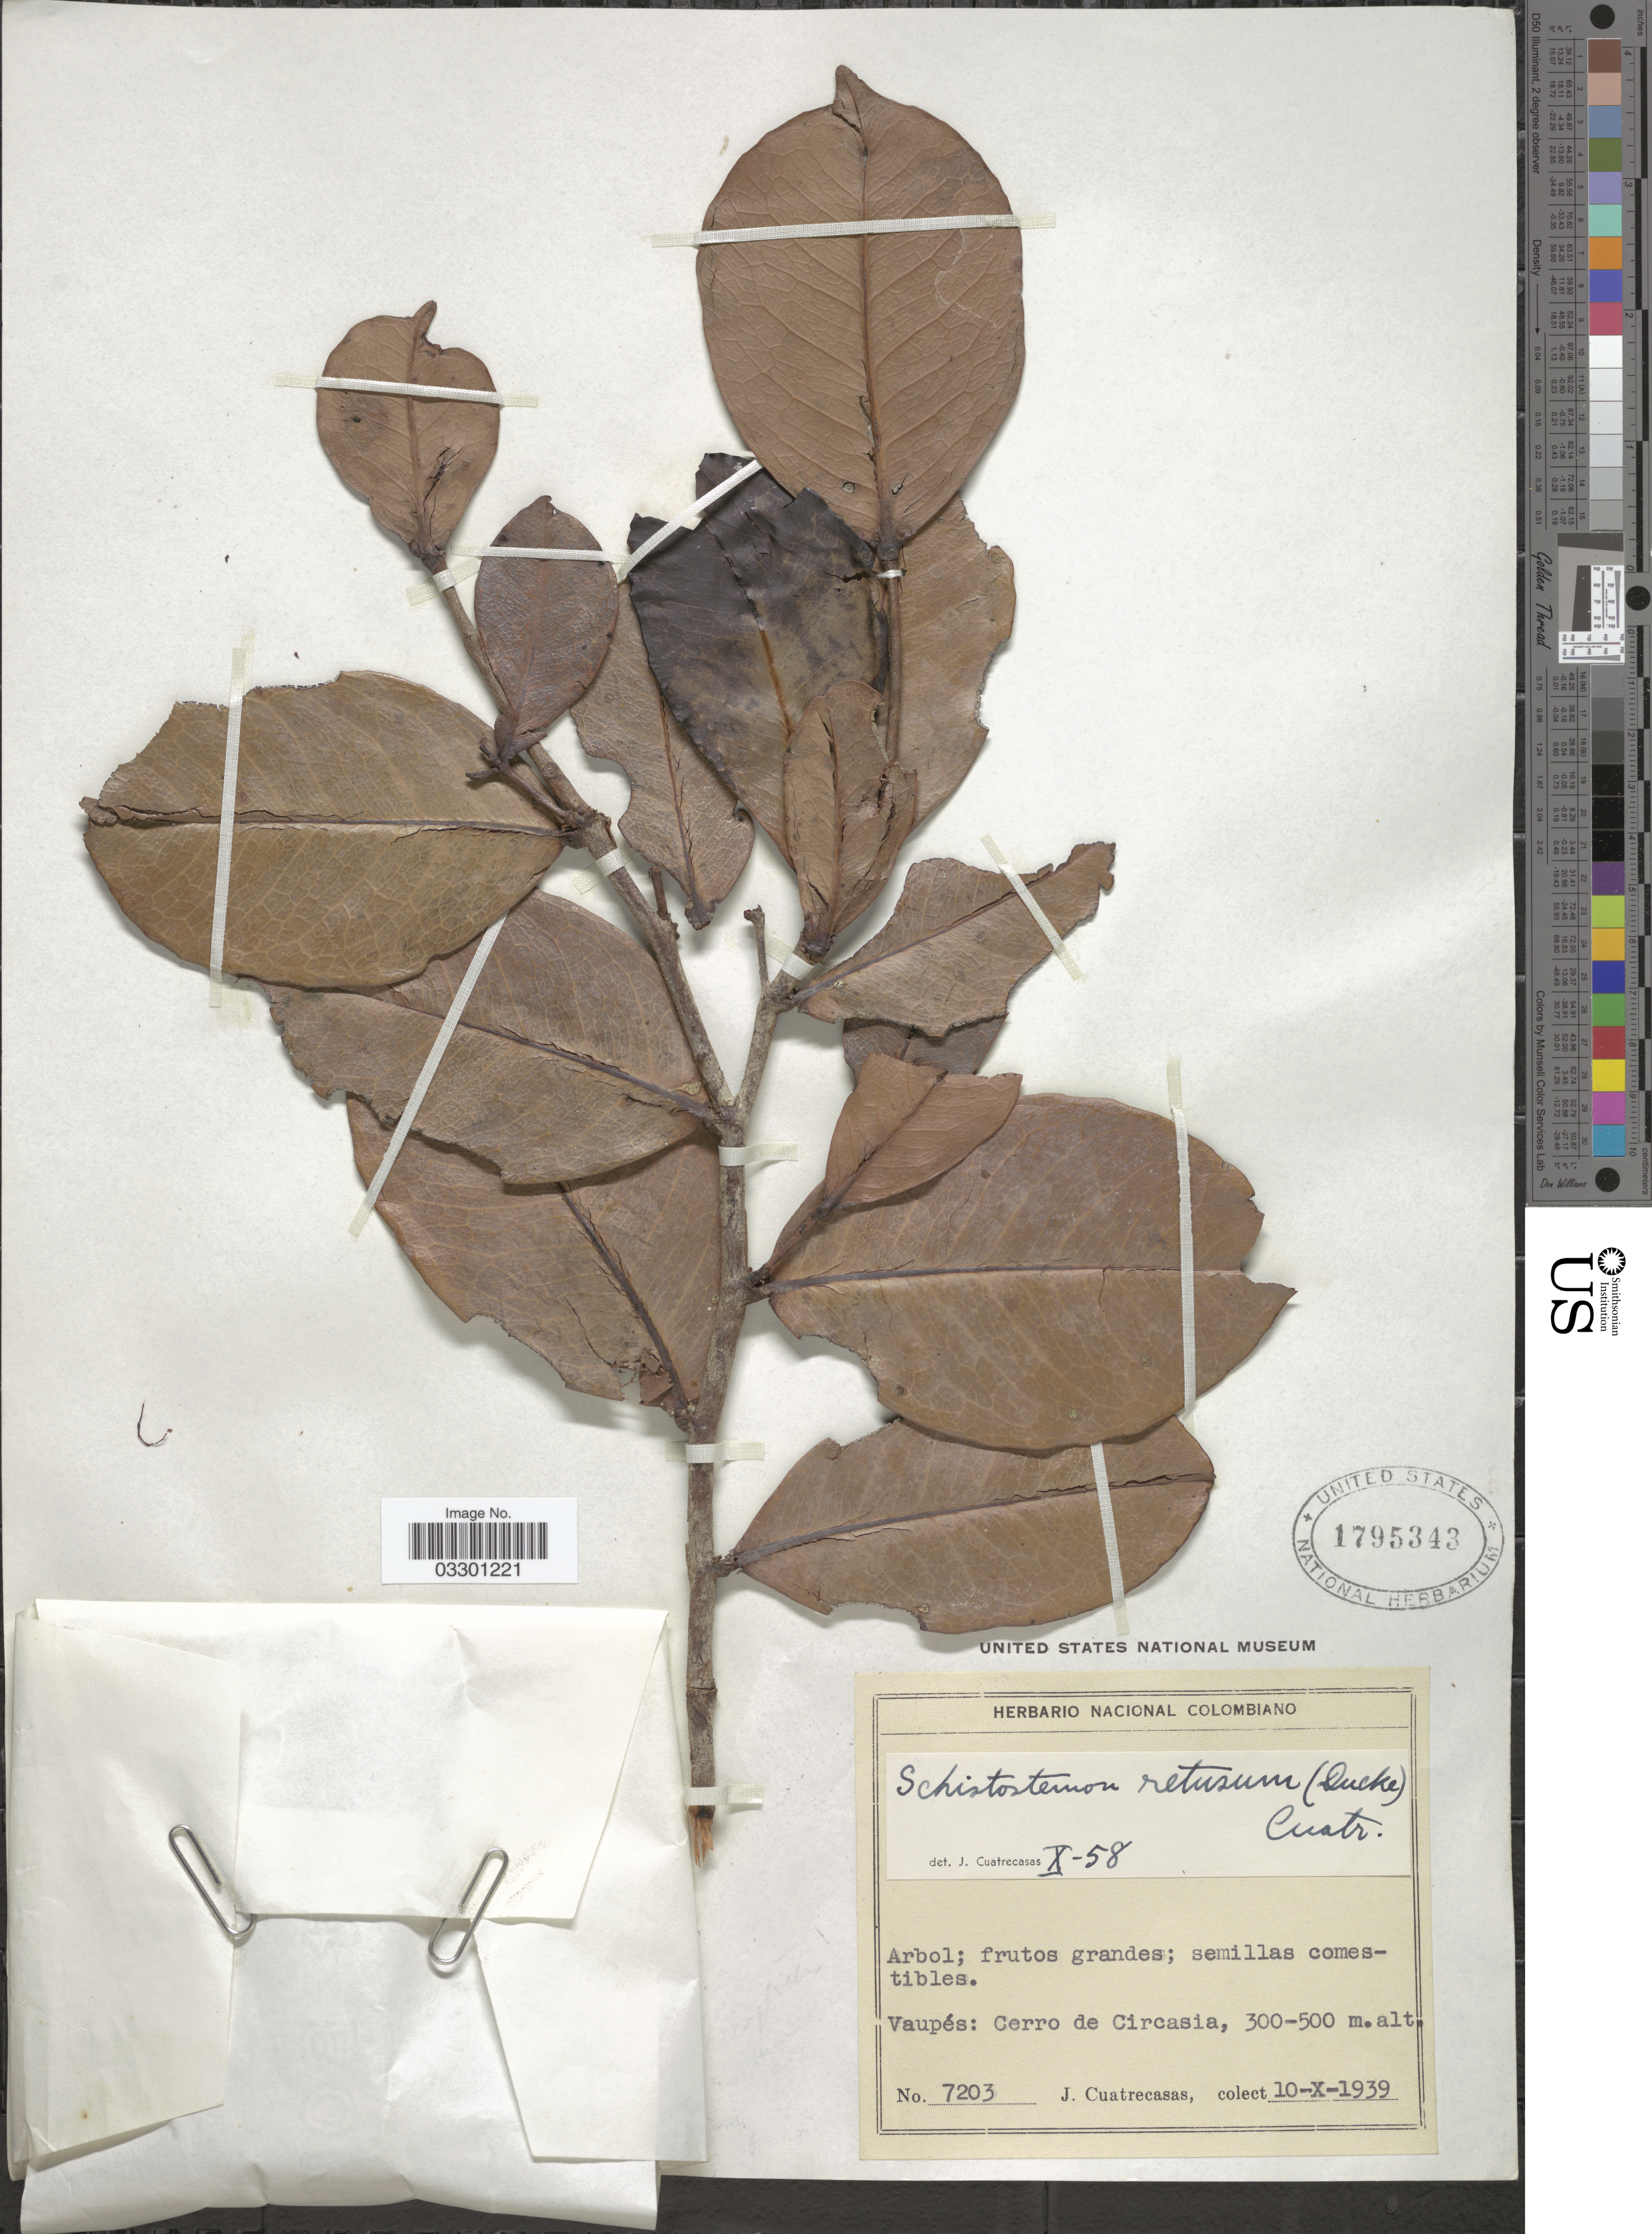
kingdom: Plantae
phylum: Tracheophyta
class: Magnoliopsida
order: Malpighiales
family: Humiriaceae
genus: Schistostemon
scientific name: Schistostemon retusus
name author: (Ducke) Cuatrec.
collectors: J. Cuatrecasas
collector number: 7203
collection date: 1939-10-10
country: Colombia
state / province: Vaupés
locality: Cerro de Circasia.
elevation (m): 300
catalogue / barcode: US 1795343